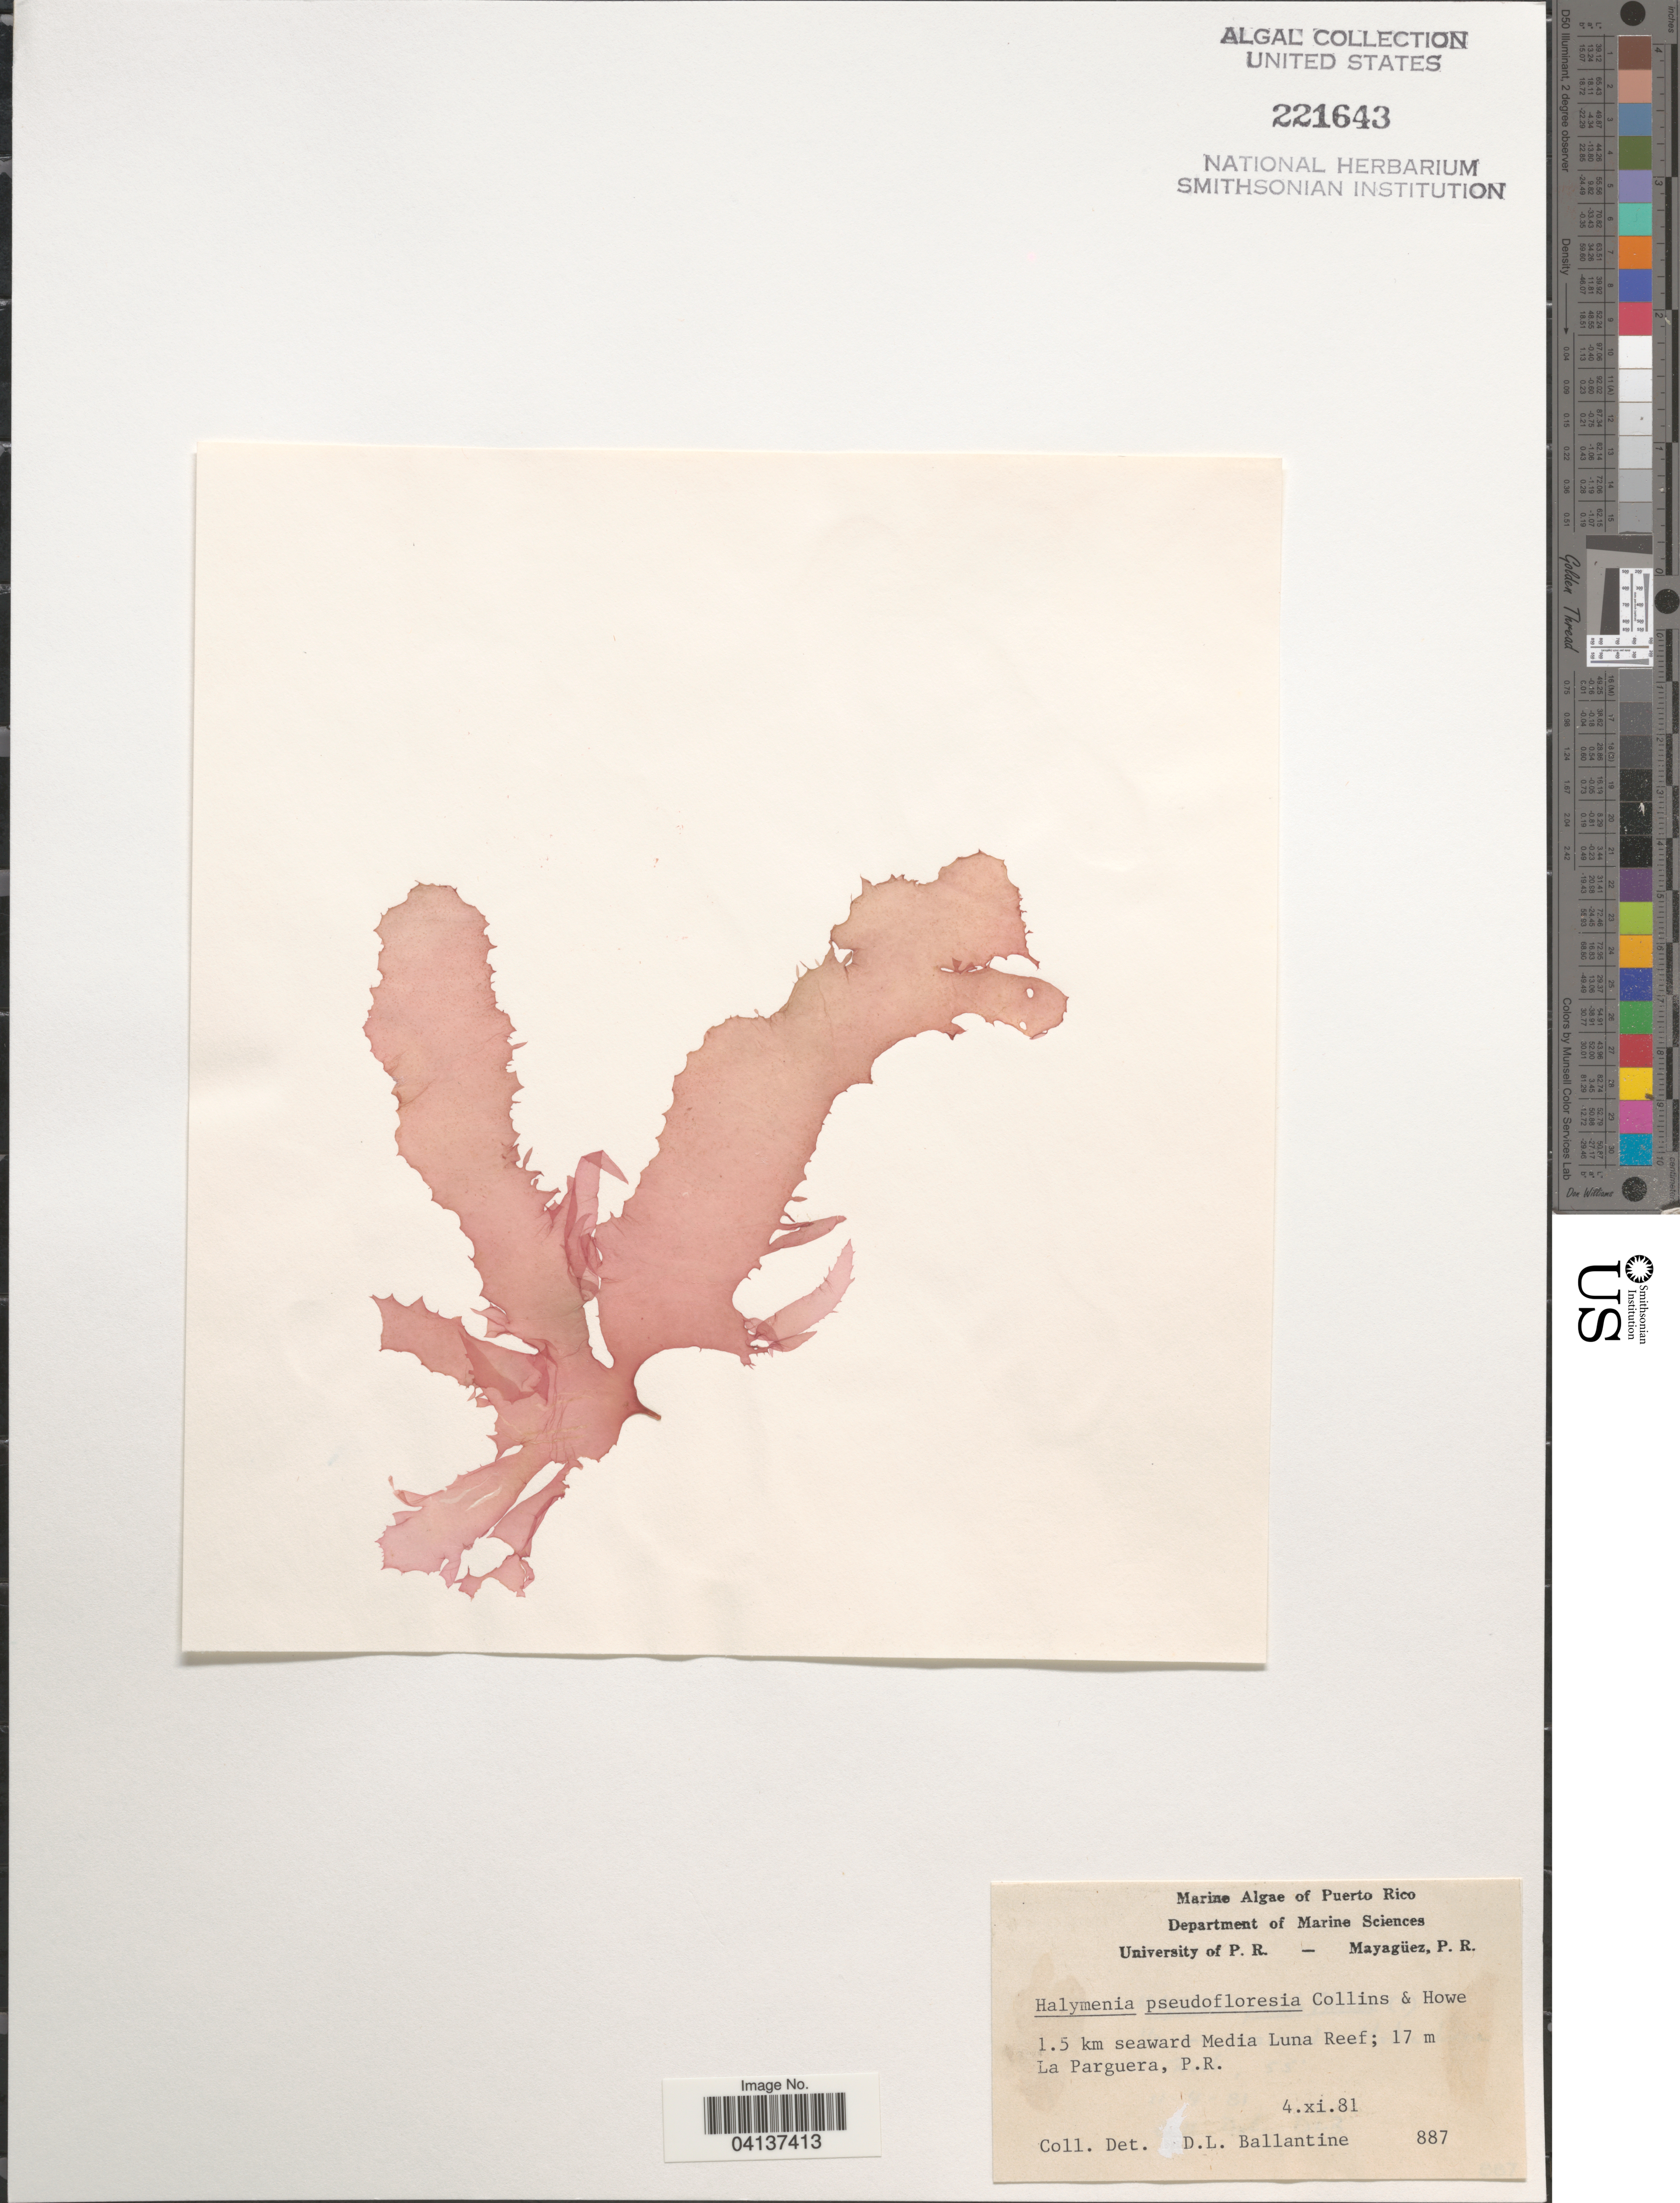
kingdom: Plantae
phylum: Rhodophyta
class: Florideophyceae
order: Halymeniales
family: Halymeniaceae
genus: Halymenia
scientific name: Halymenia pseudofloresia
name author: Collins & M. Howe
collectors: D.L. Ballantine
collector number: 887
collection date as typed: Transcribed d/m/y: 4/11/81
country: Puerto Rico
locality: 1.5 km seaward Media Luna Reef; La Parguera.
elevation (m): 17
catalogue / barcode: US 221643